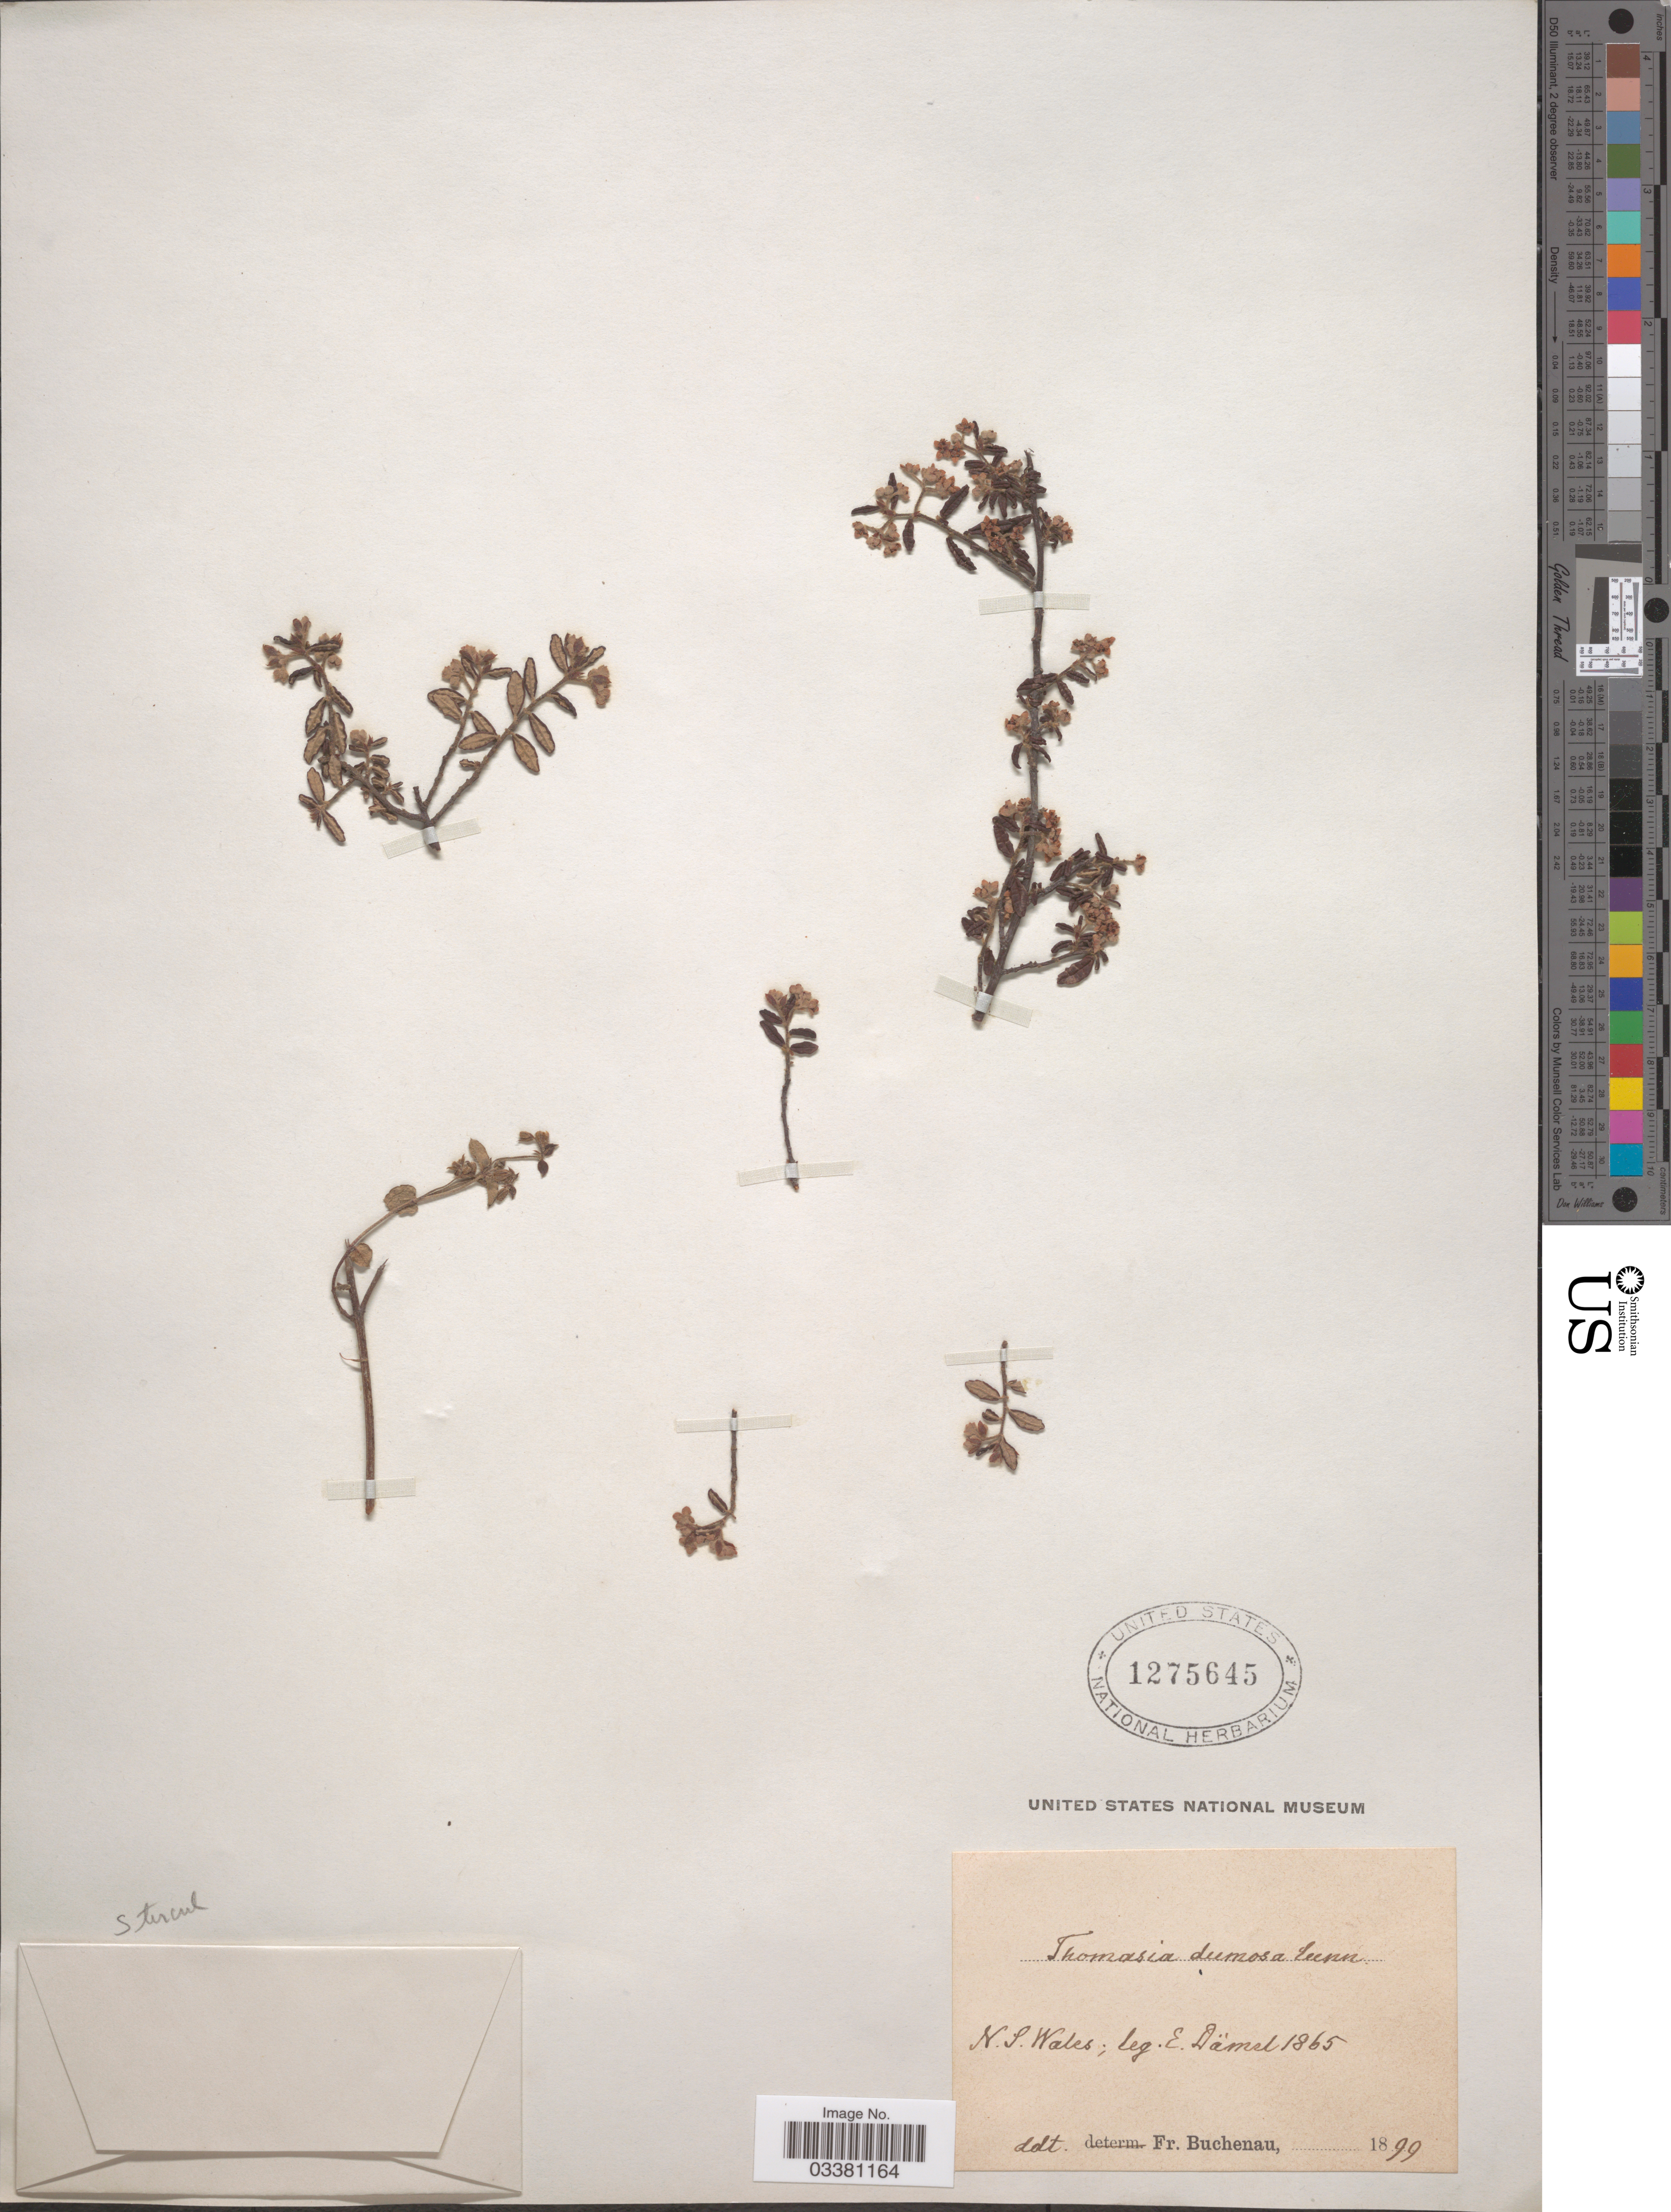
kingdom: Plantae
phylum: Tracheophyta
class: Magnoliopsida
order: Malvales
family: Malvaceae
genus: Thomasia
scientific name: Thomasia dumosa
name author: Steetz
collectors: E. Damel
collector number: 1865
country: Australia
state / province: New South Wales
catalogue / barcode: US 1275645